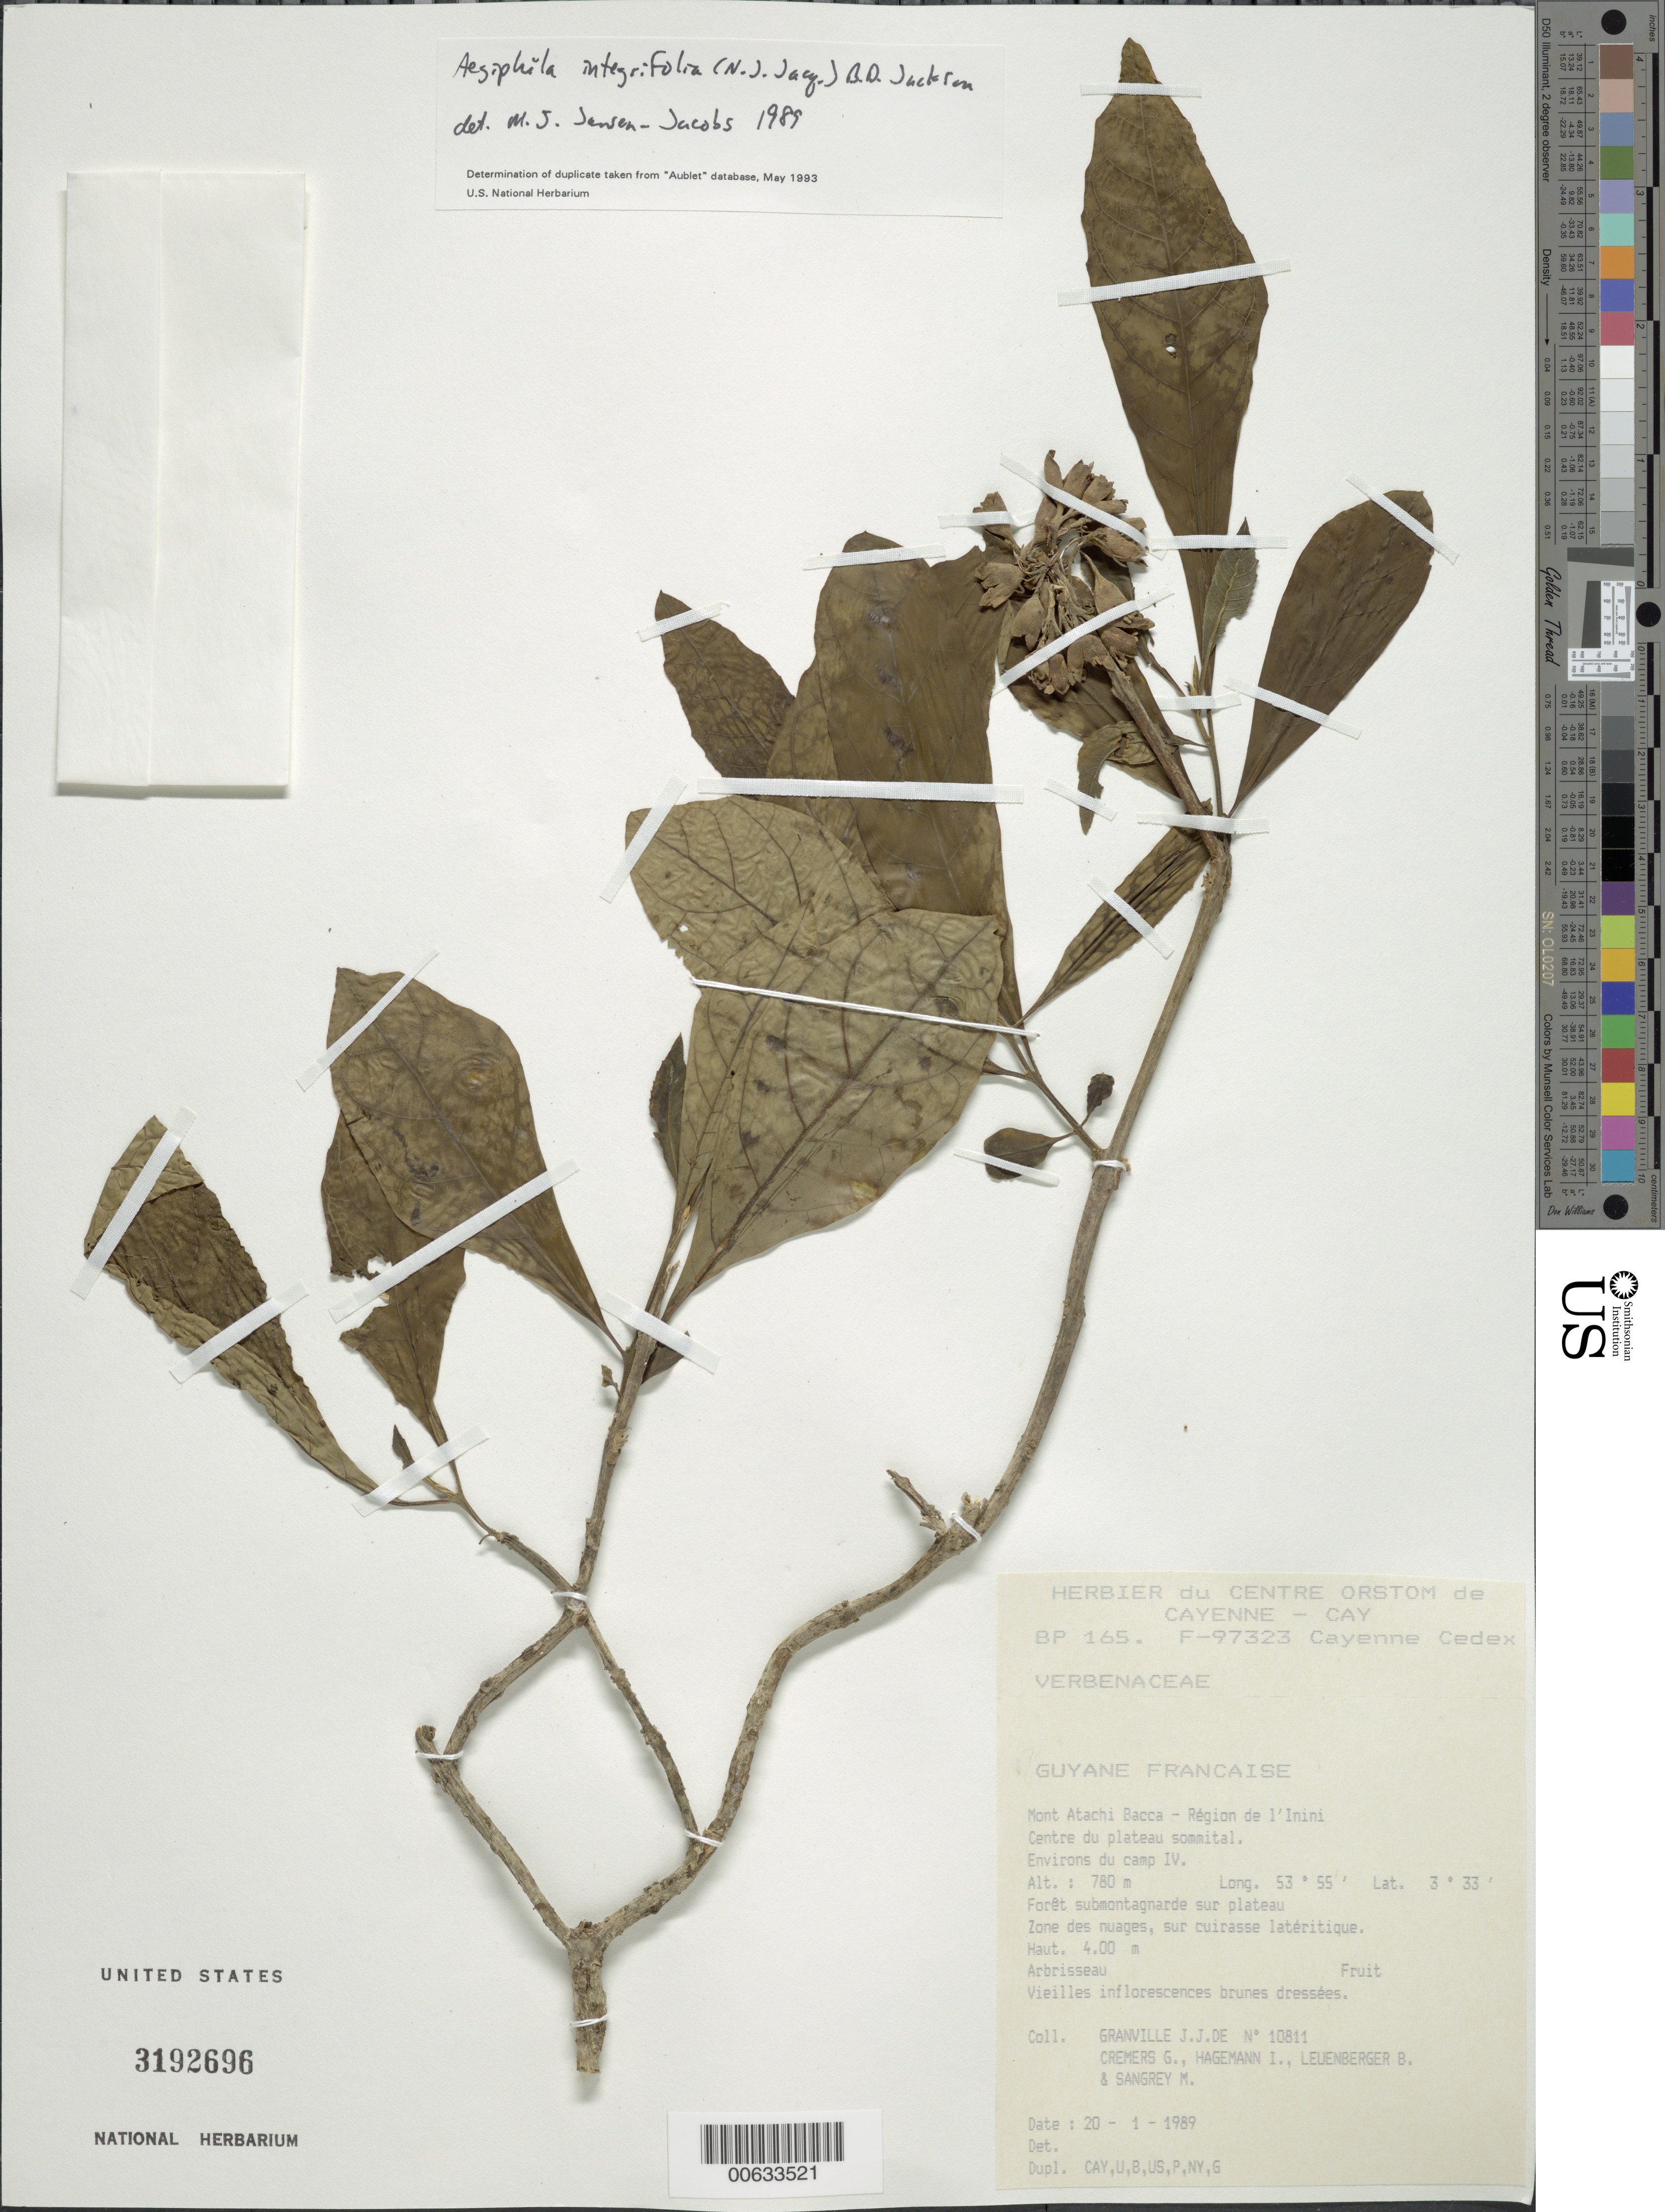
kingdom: Plantae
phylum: Tracheophyta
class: Magnoliopsida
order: Lamiales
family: Lamiaceae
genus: Aegiphila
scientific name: Aegiphila integrifolia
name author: (Jacq.) B.D. Jacks.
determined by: Jansen-Jacobs, M. J., (U), Nationaal Herbarium Nederland, Utrecht University branch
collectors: J.-J. de Granville, G. Cremers, J. Hagemann, B. E. Leuenberger & M. S. Sangrey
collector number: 10811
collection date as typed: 20-Jan-89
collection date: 1989-01-20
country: French Guiana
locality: Mont Atachi Bacca, région de l'Inini. Centre du plateau sommital. Environs du camp IV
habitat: Foret submontagnarde sur plateau. Zone des nuages, sur cuirasse lateritique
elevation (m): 780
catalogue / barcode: US 3192696